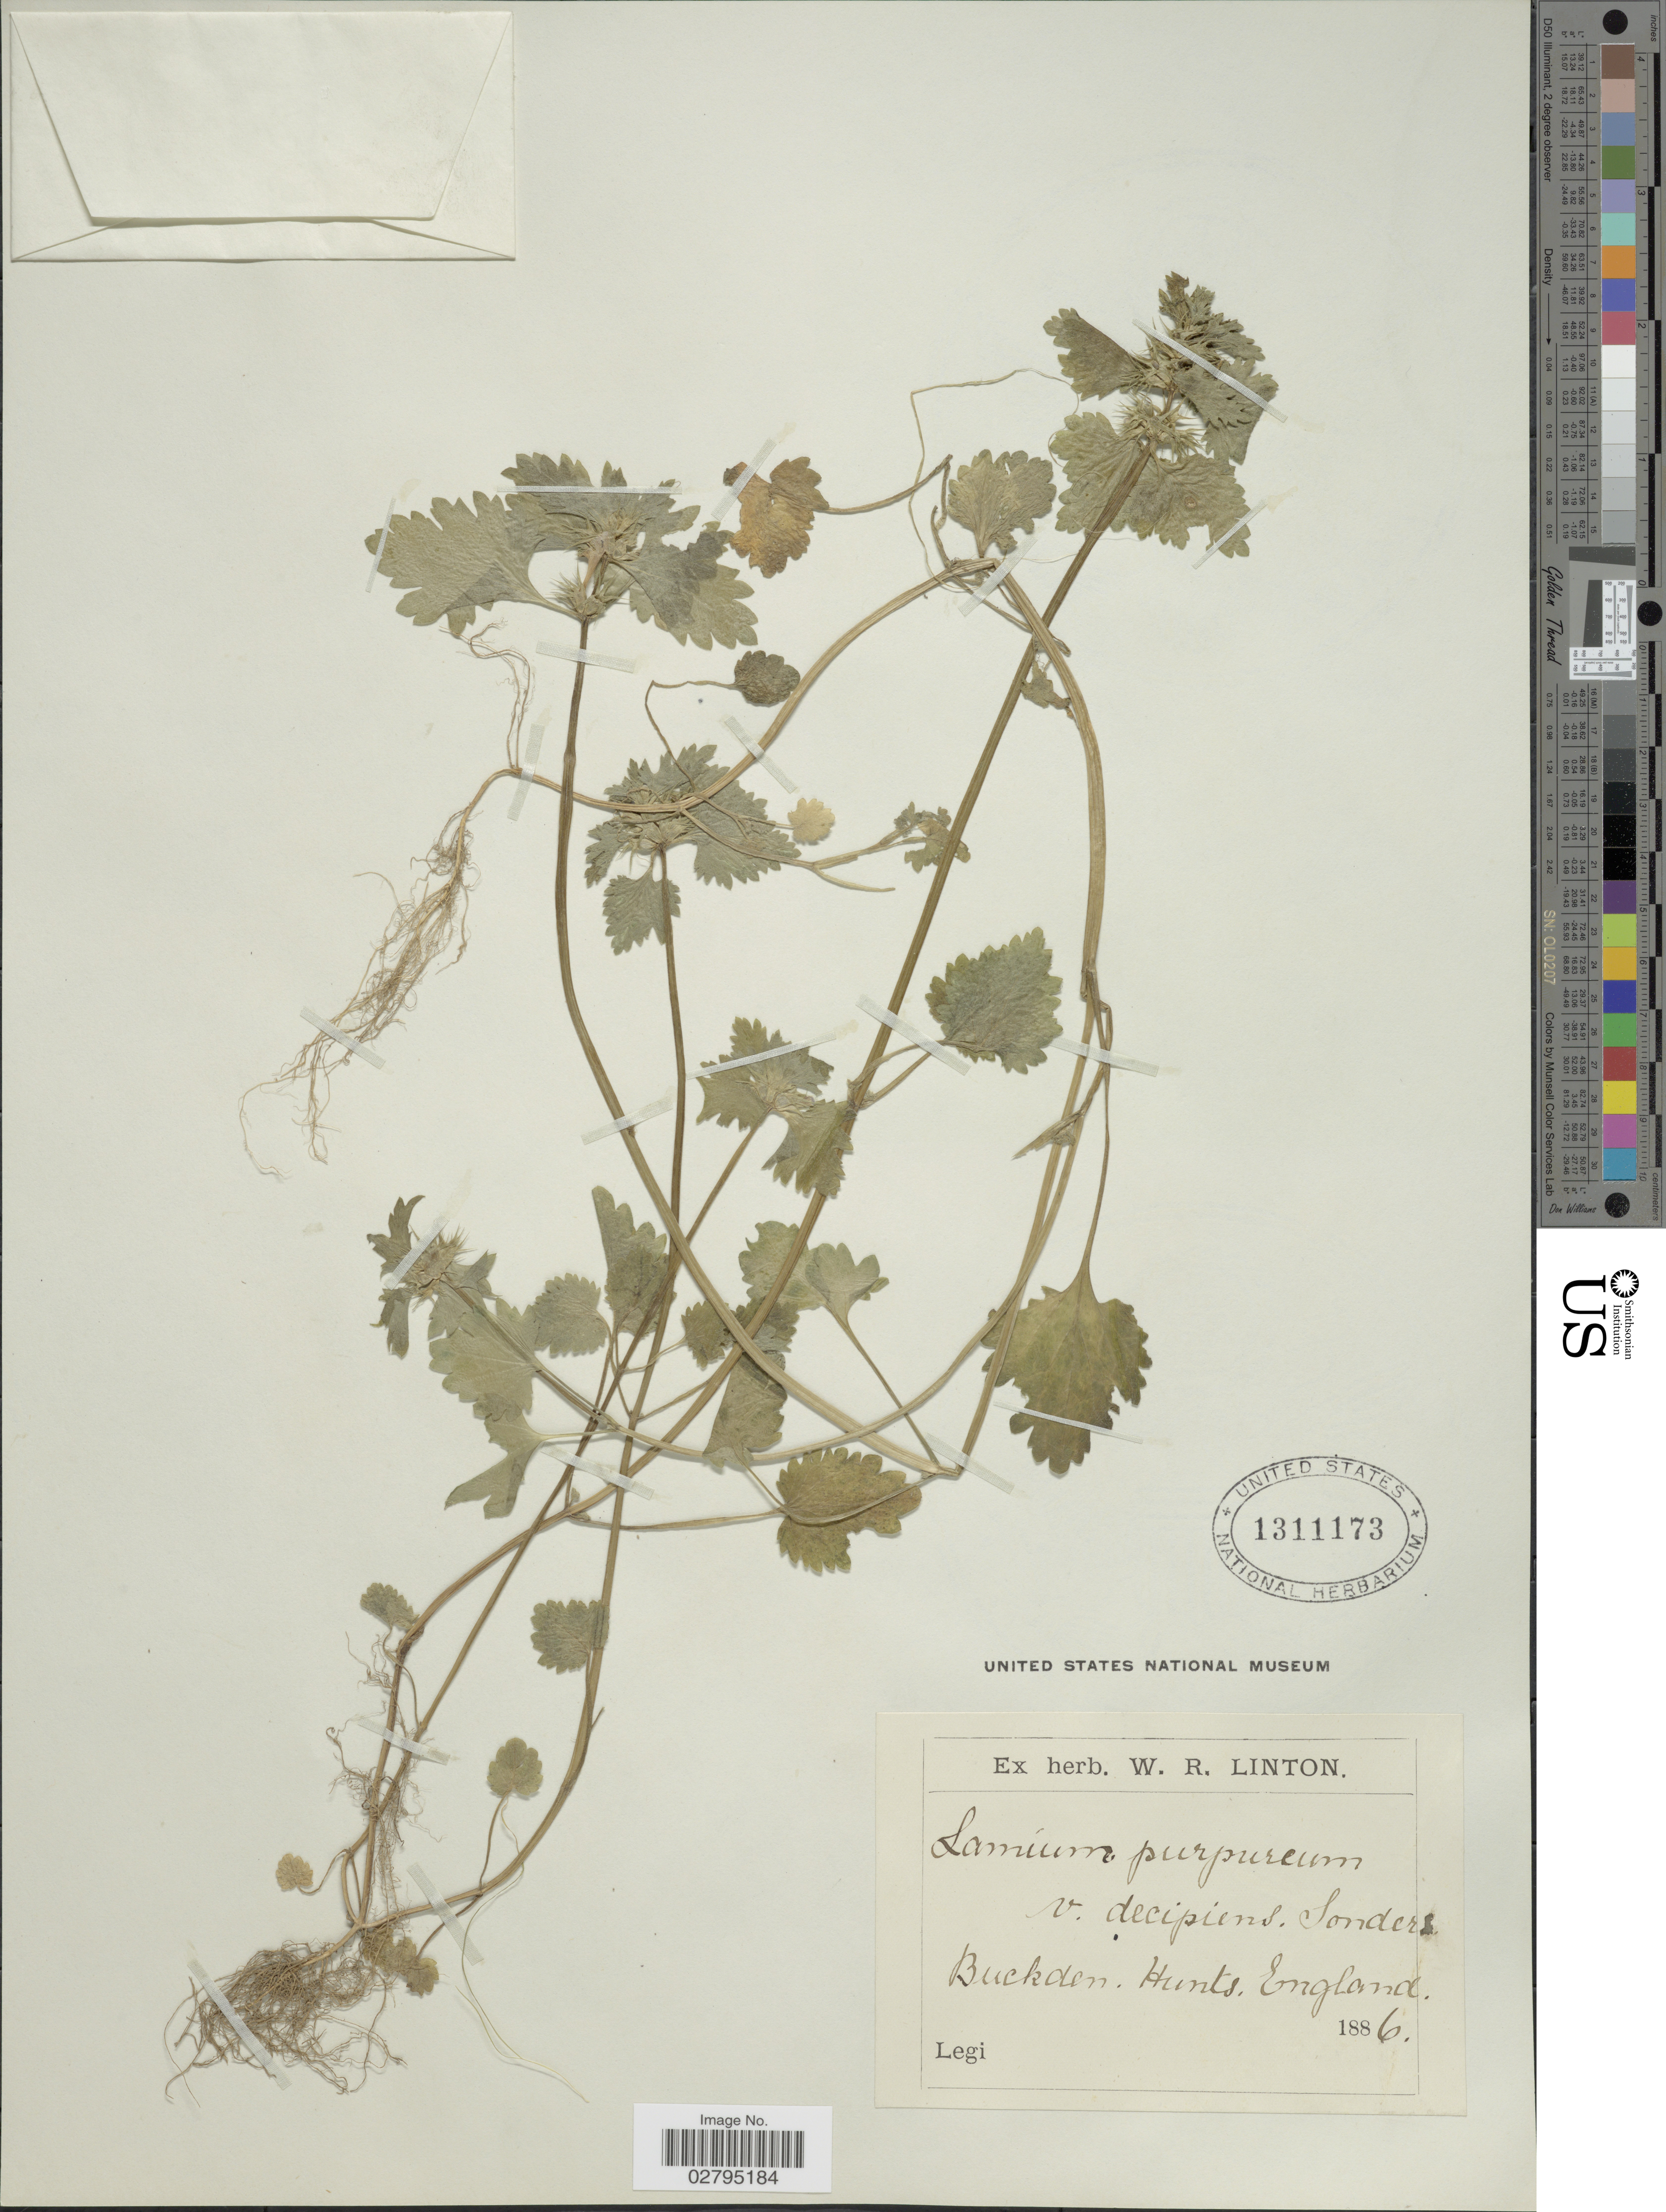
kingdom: Plantae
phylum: Tracheophyta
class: Magnoliopsida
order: Lamiales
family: Lamiaceae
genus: Lamium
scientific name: Lamium purpureum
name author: L.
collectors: ex herb. W. R. Linton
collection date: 1886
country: United Kingdom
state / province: England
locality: Buckden Hunts.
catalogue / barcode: US 1311173